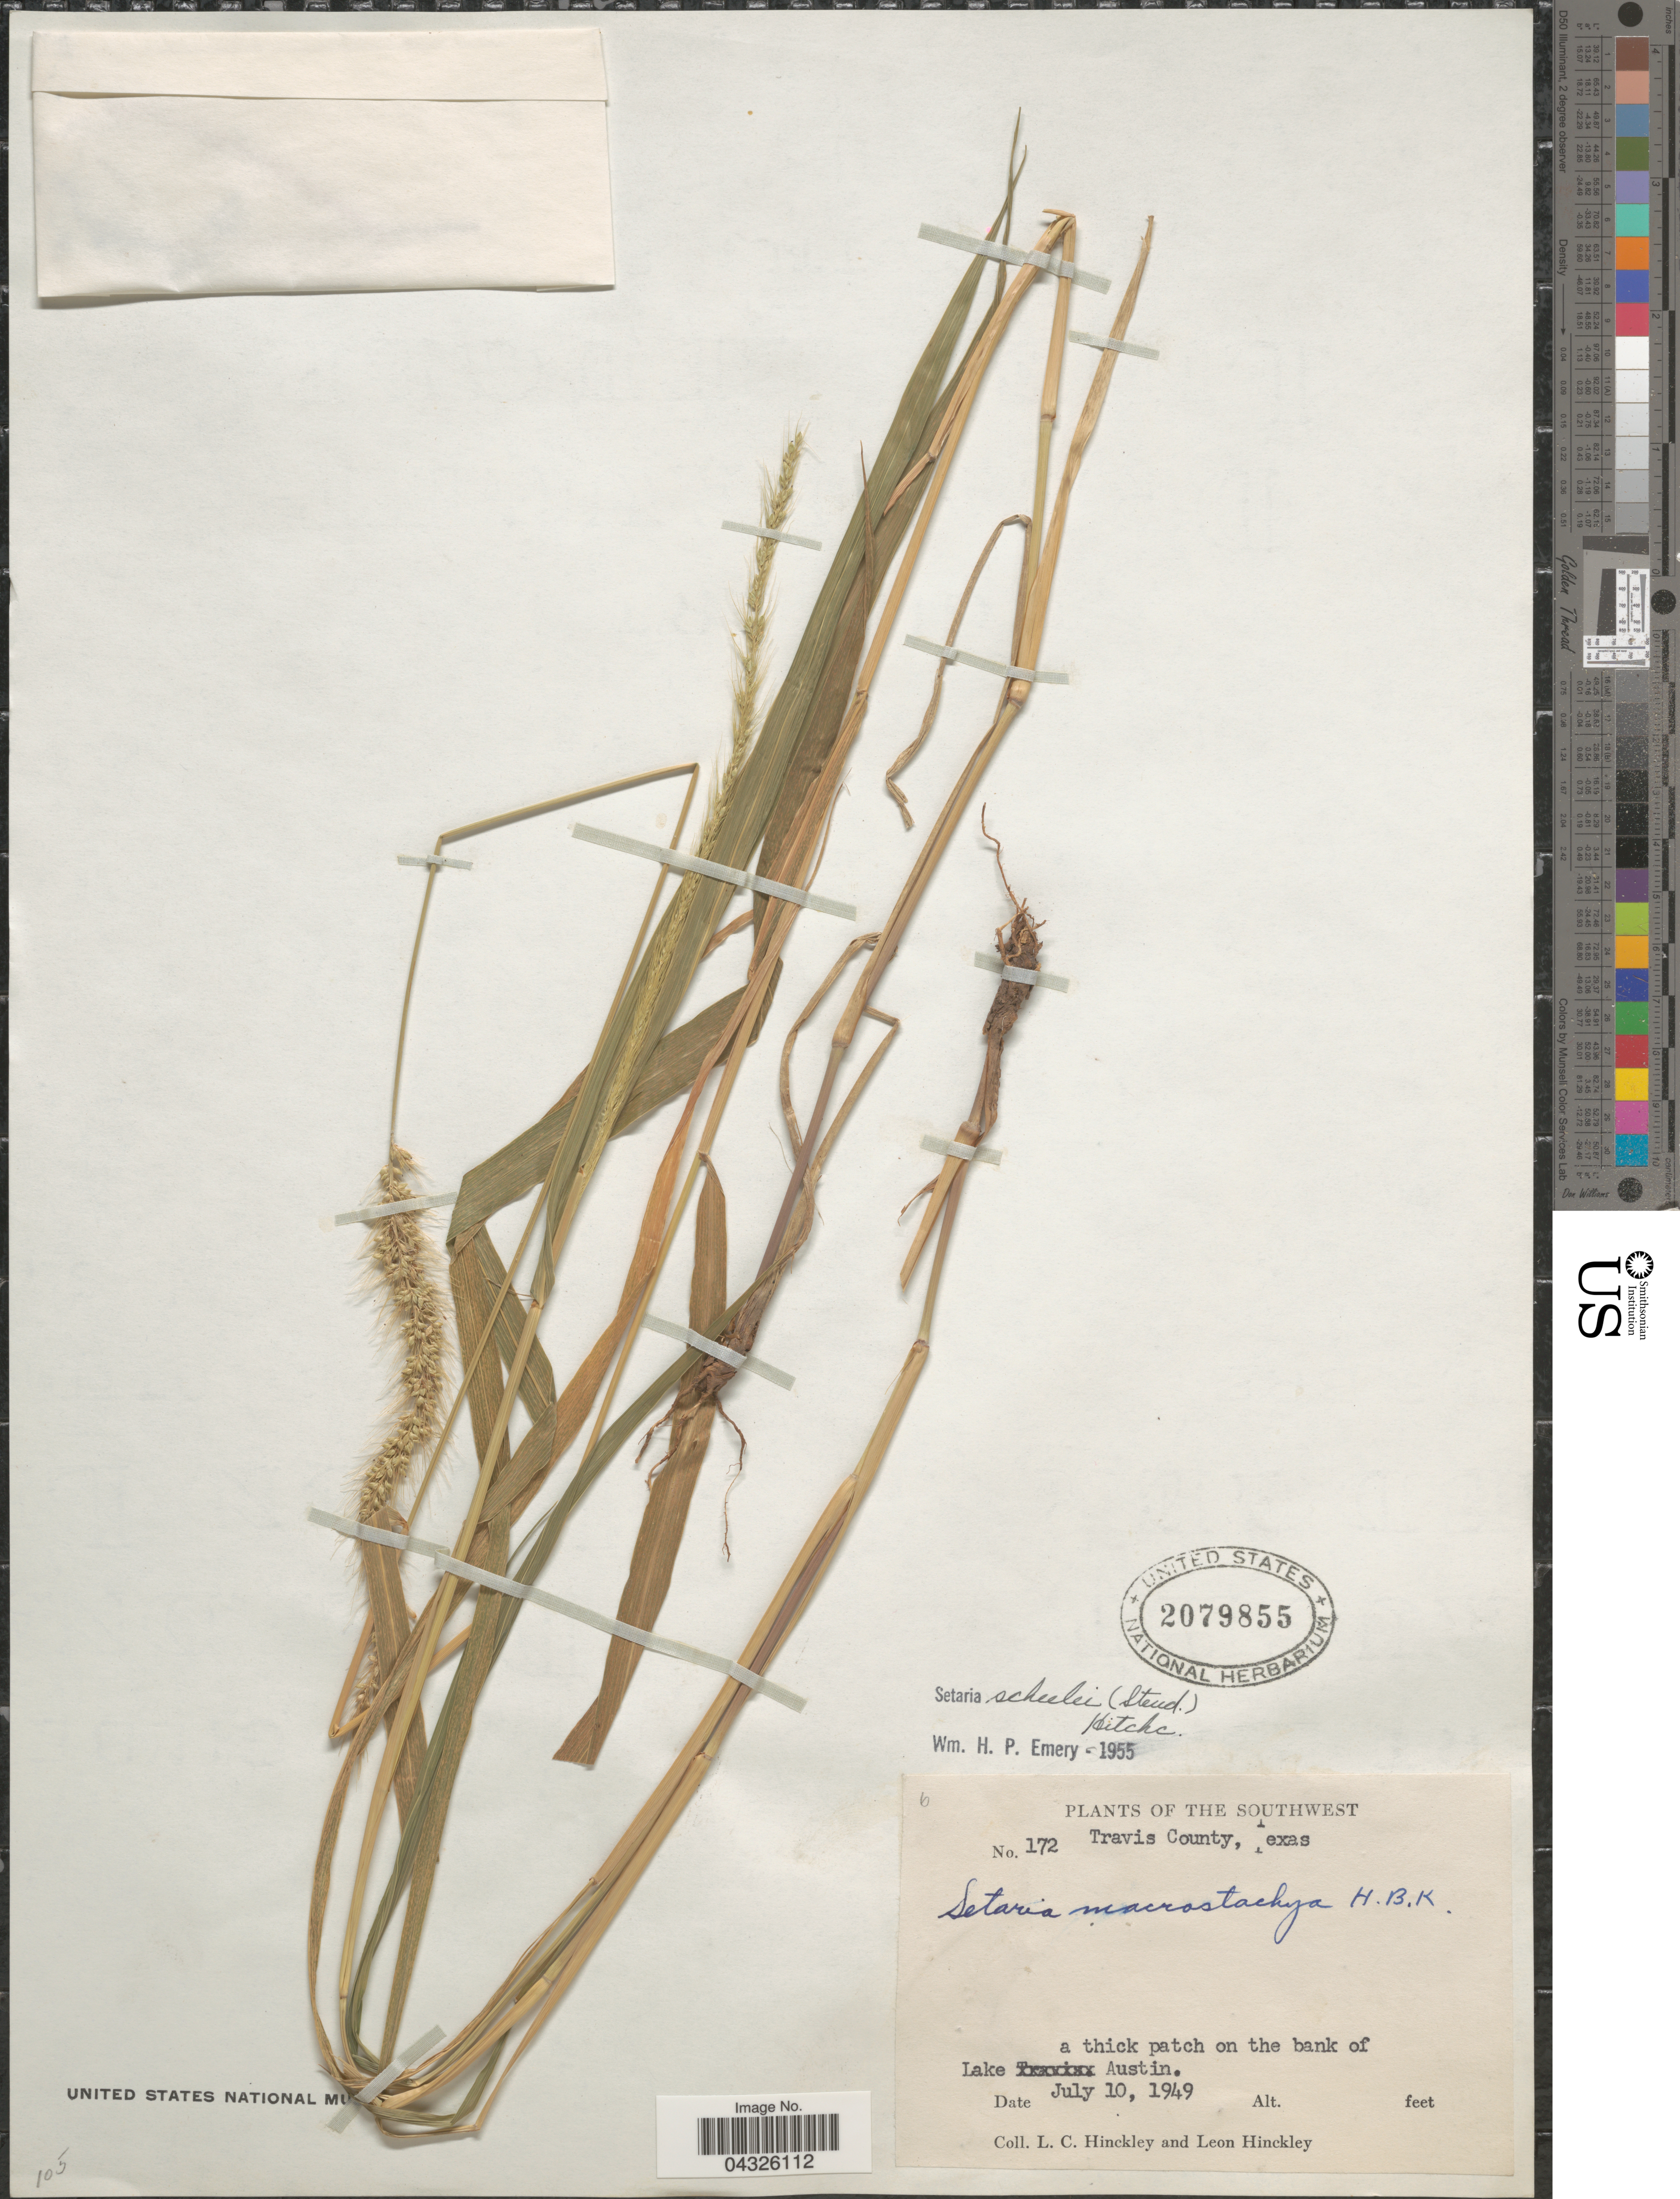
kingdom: Plantae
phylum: Tracheophyta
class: Liliopsida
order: Poales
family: Poaceae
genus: Setaria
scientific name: Setaria scheelei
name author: (Steud.) Hitchc.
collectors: L. Hinckley & L. Hinckley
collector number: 172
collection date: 1949-07-10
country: United States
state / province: Texas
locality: The Southwest. Travis County. Lake Austin.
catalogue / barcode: US 2079855